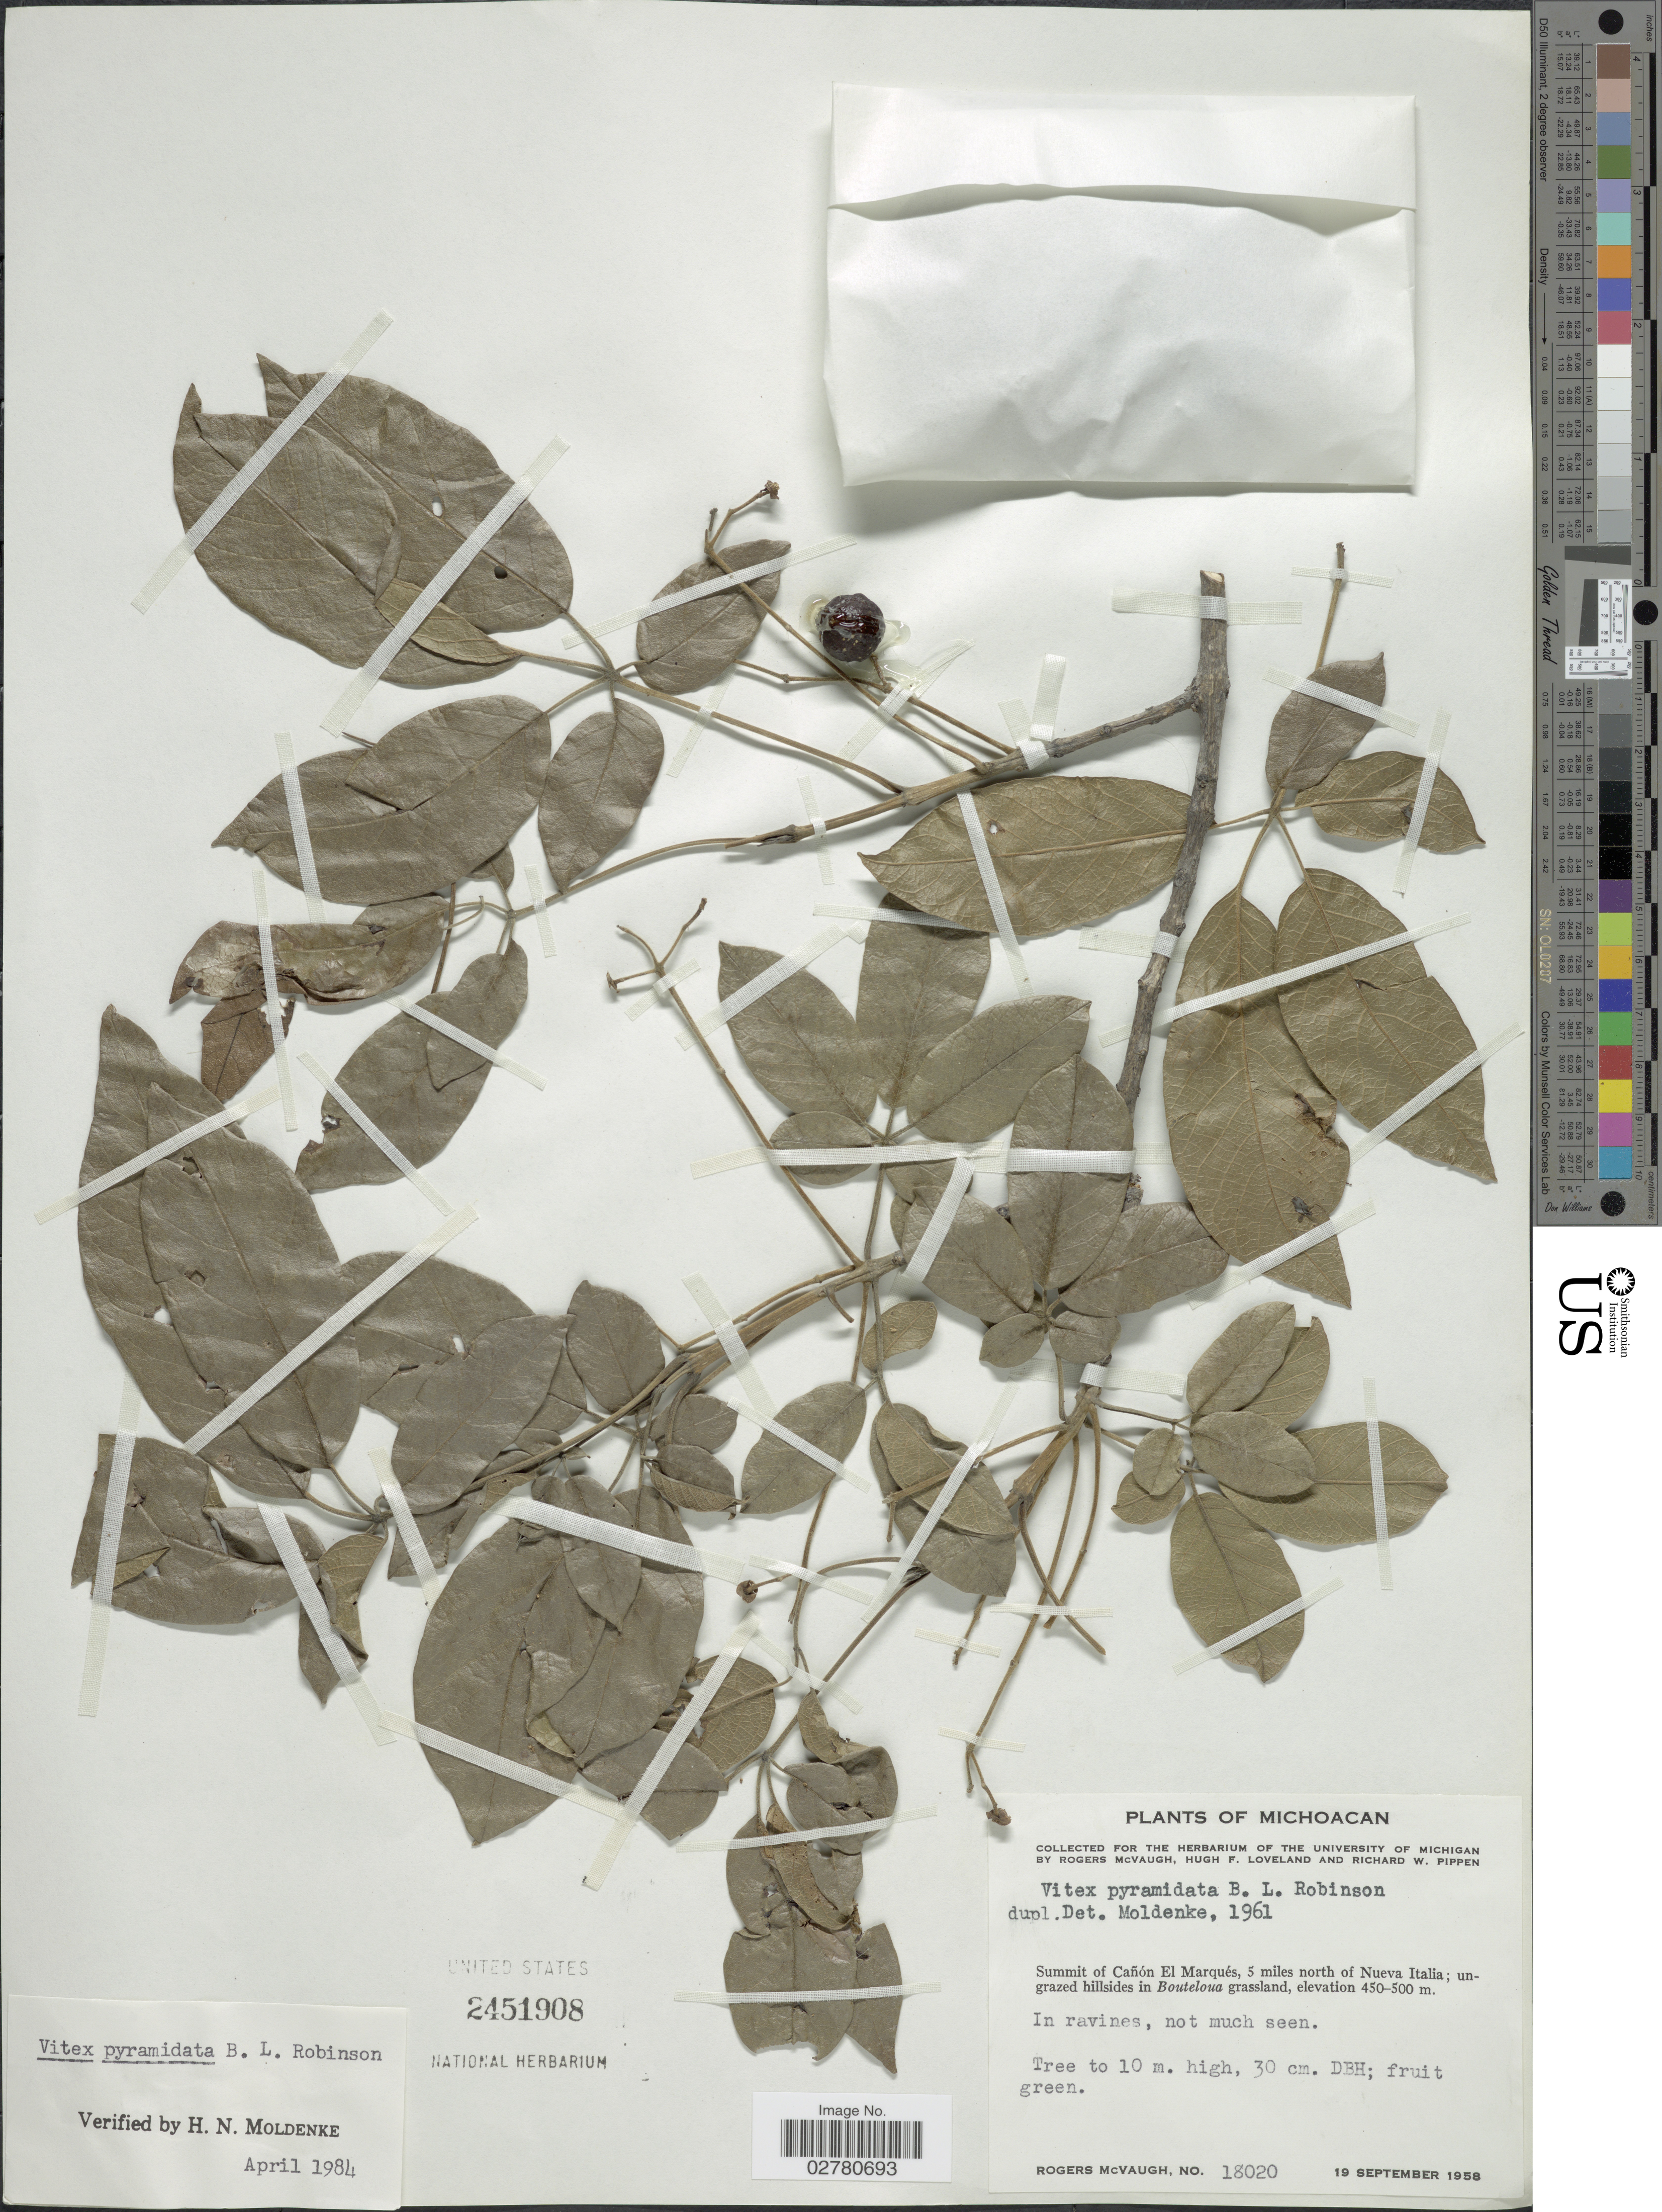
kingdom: Plantae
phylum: Tracheophyta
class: Magnoliopsida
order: Lamiales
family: Lamiaceae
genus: Vitex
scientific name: Vitex pyramidata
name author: B.L. Rob.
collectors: R. McVaugh, H. Loveland & R. W. Pippen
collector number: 18020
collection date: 1958-09-19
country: Mexico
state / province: Michoacán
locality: Summit of Cañón El Marqués, 5 miles north of Nueva Italia.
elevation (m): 450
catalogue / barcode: US 2451908